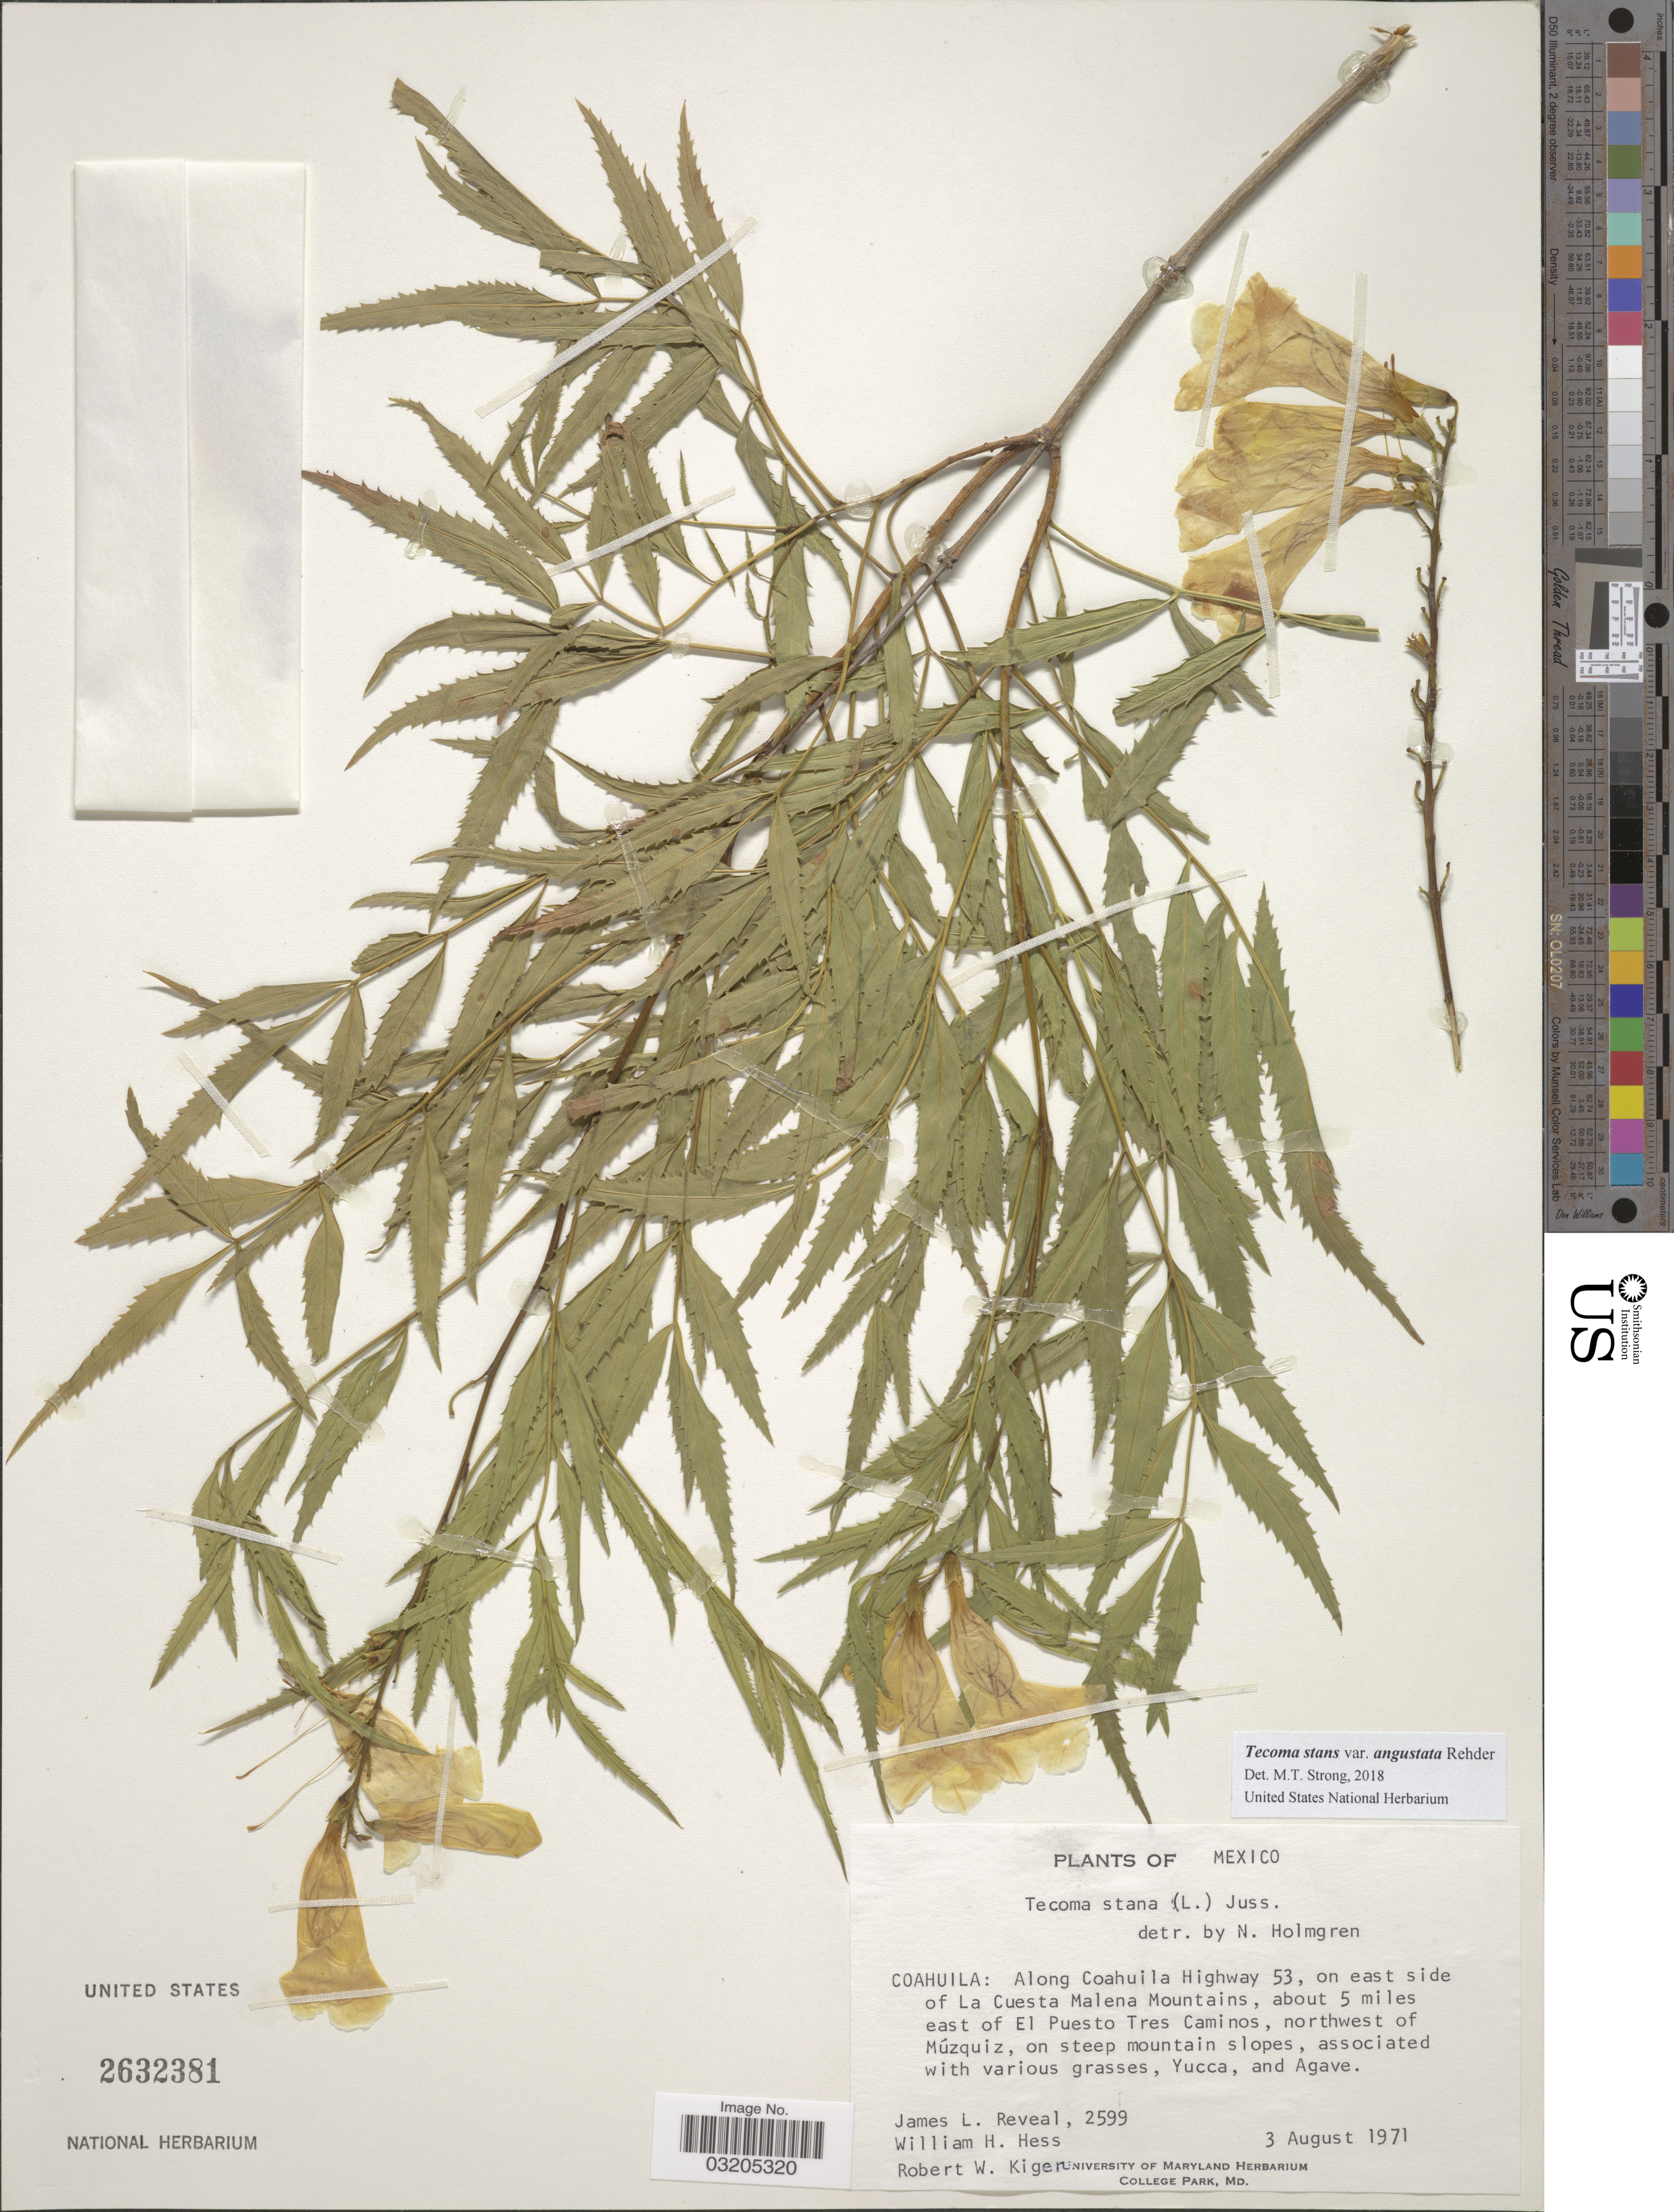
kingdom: Plantae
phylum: Tracheophyta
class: Magnoliopsida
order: Lamiales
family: Bignoniaceae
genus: Tecoma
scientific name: Tecoma stans var. angustata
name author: Rehder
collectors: J. L. Reveal, W. Hess & R. Kiger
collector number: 2599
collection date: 1971-08-03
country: Mexico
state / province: Coahuila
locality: Along Coahuila Highway 53, on east side of La Cuesta Malena Mountains, about 5 miles east of El Puesto Tres Caminos, northwest of Múzquiz.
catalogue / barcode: US 2632381